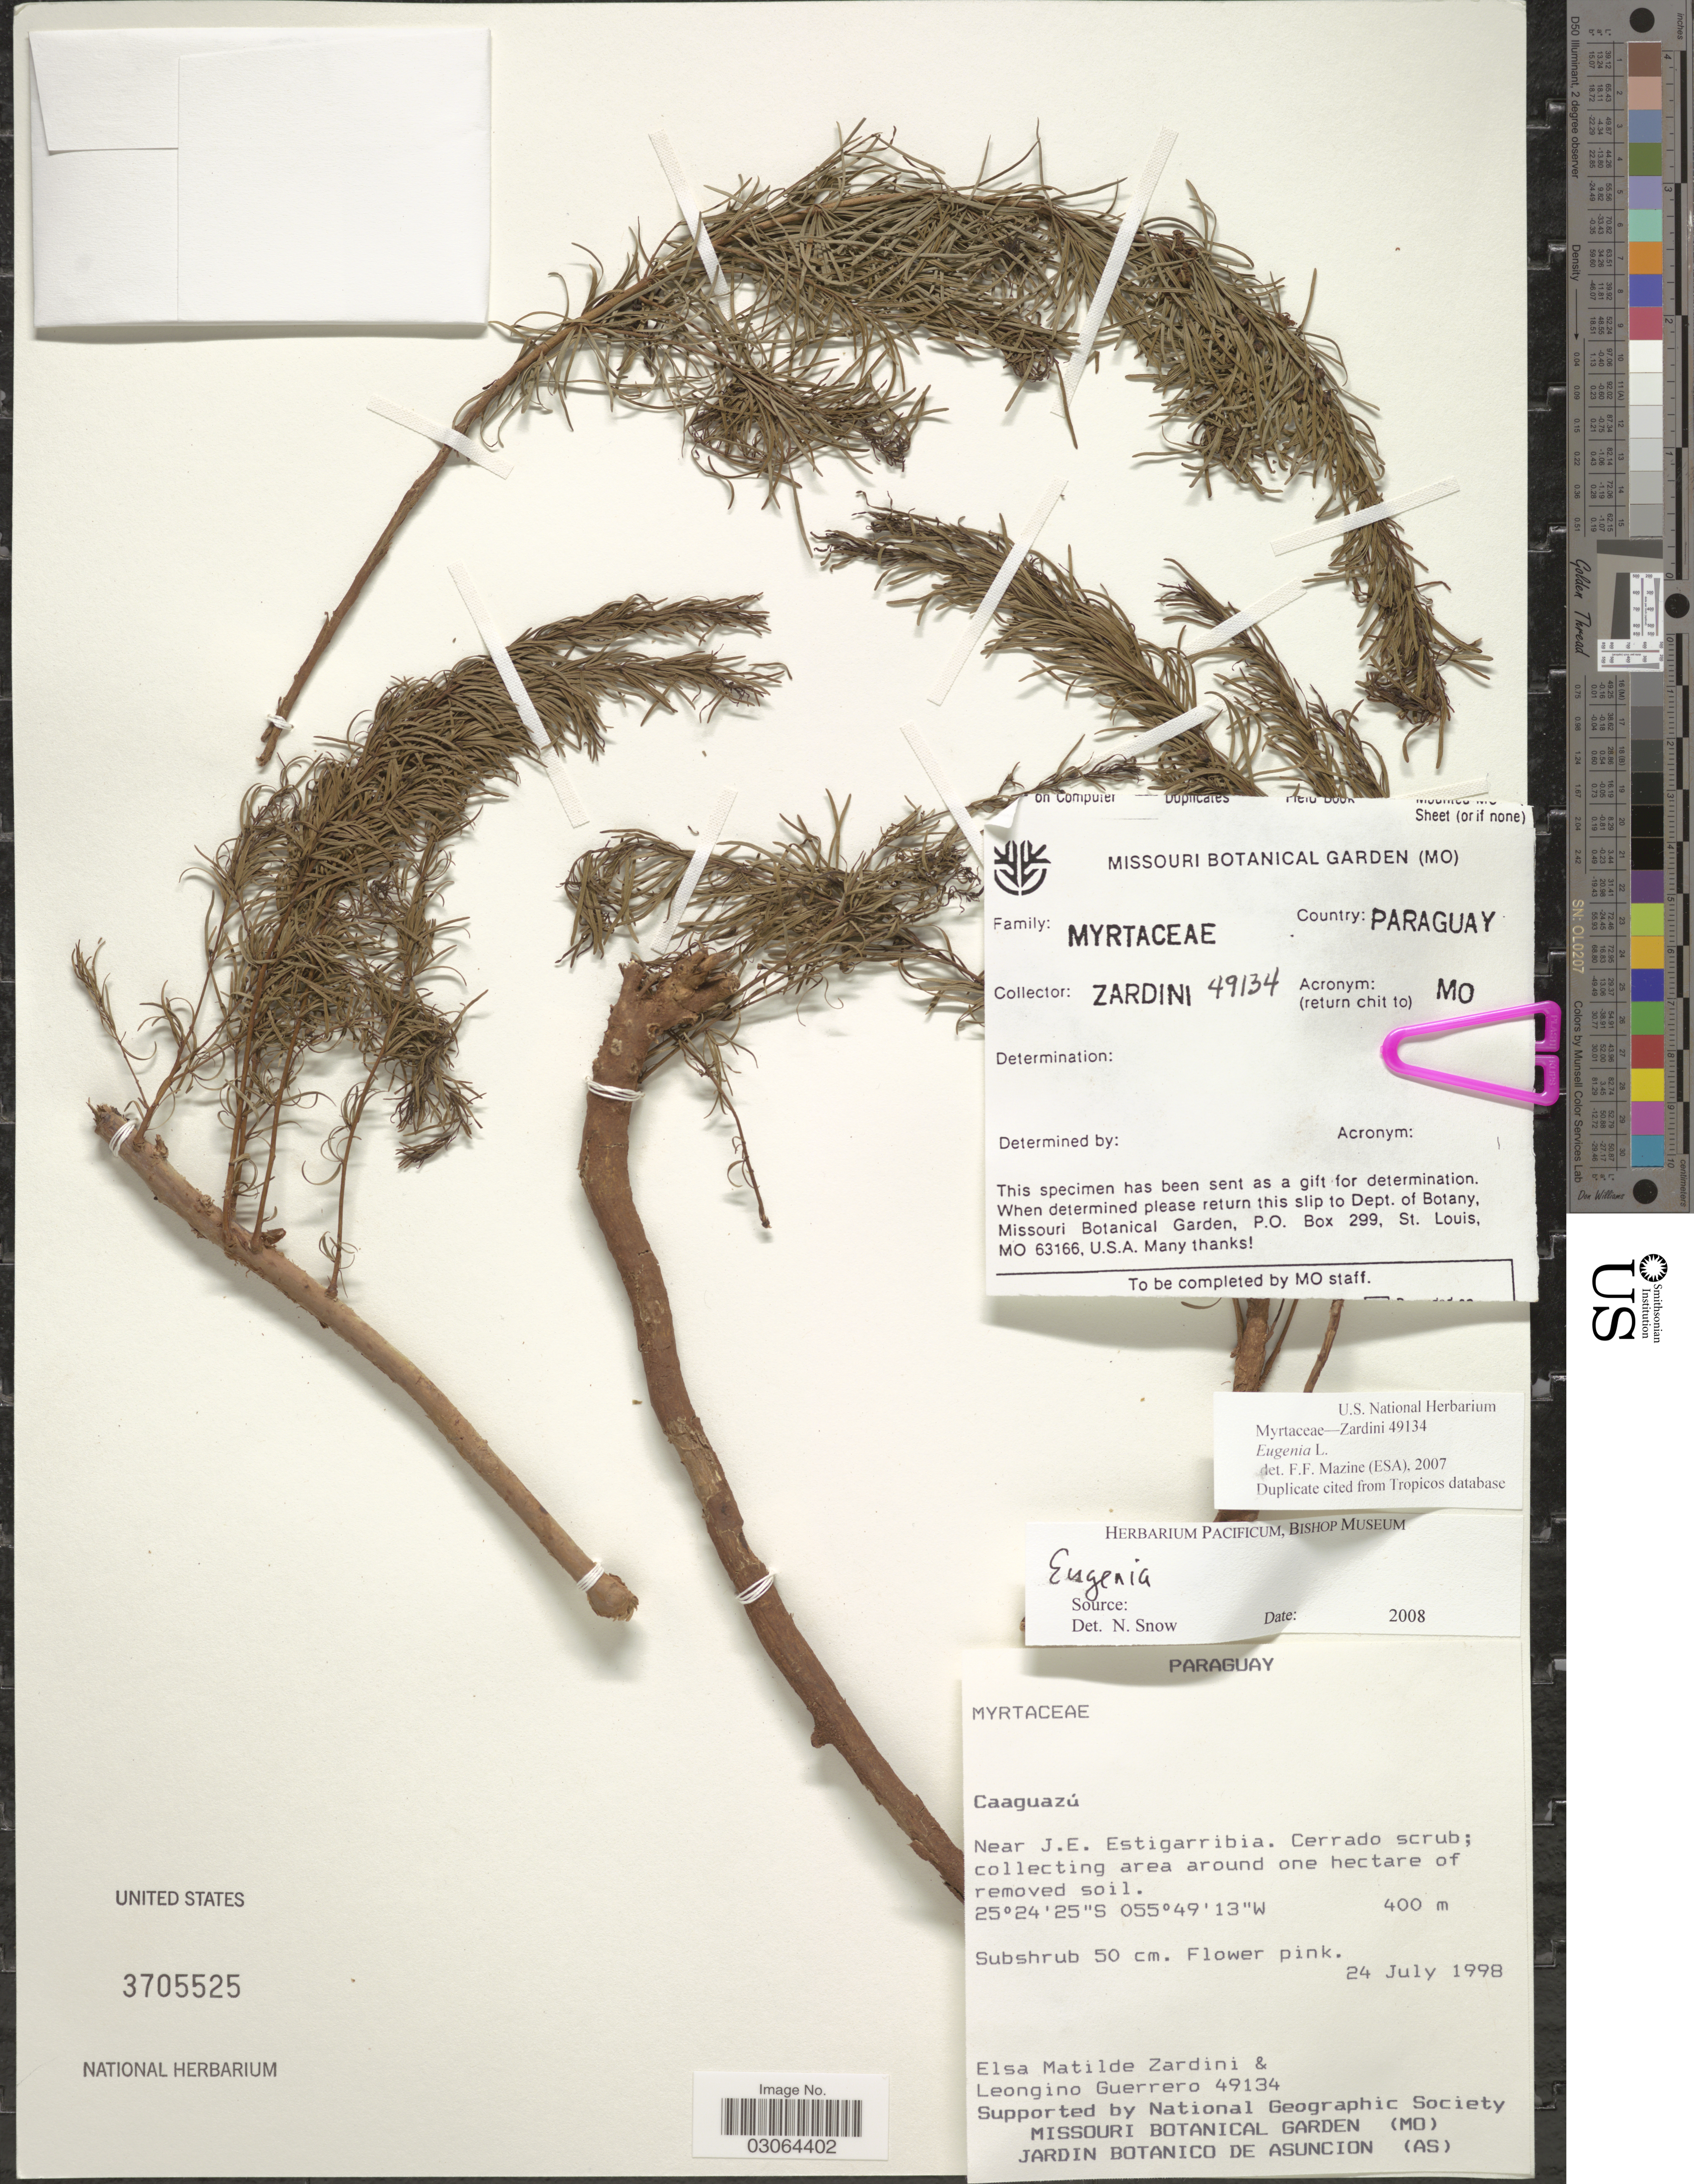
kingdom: Plantae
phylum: Tracheophyta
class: Magnoliopsida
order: Myrtales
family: Myrtaceae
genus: Eugenia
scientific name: Eugenia sp.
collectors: E. M. Zardini & L. Guerrero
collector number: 49134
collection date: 1998-07-24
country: Paraguay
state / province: Caaguazu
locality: Near J.E. Estigarribia.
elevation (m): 400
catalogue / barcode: US 3705525